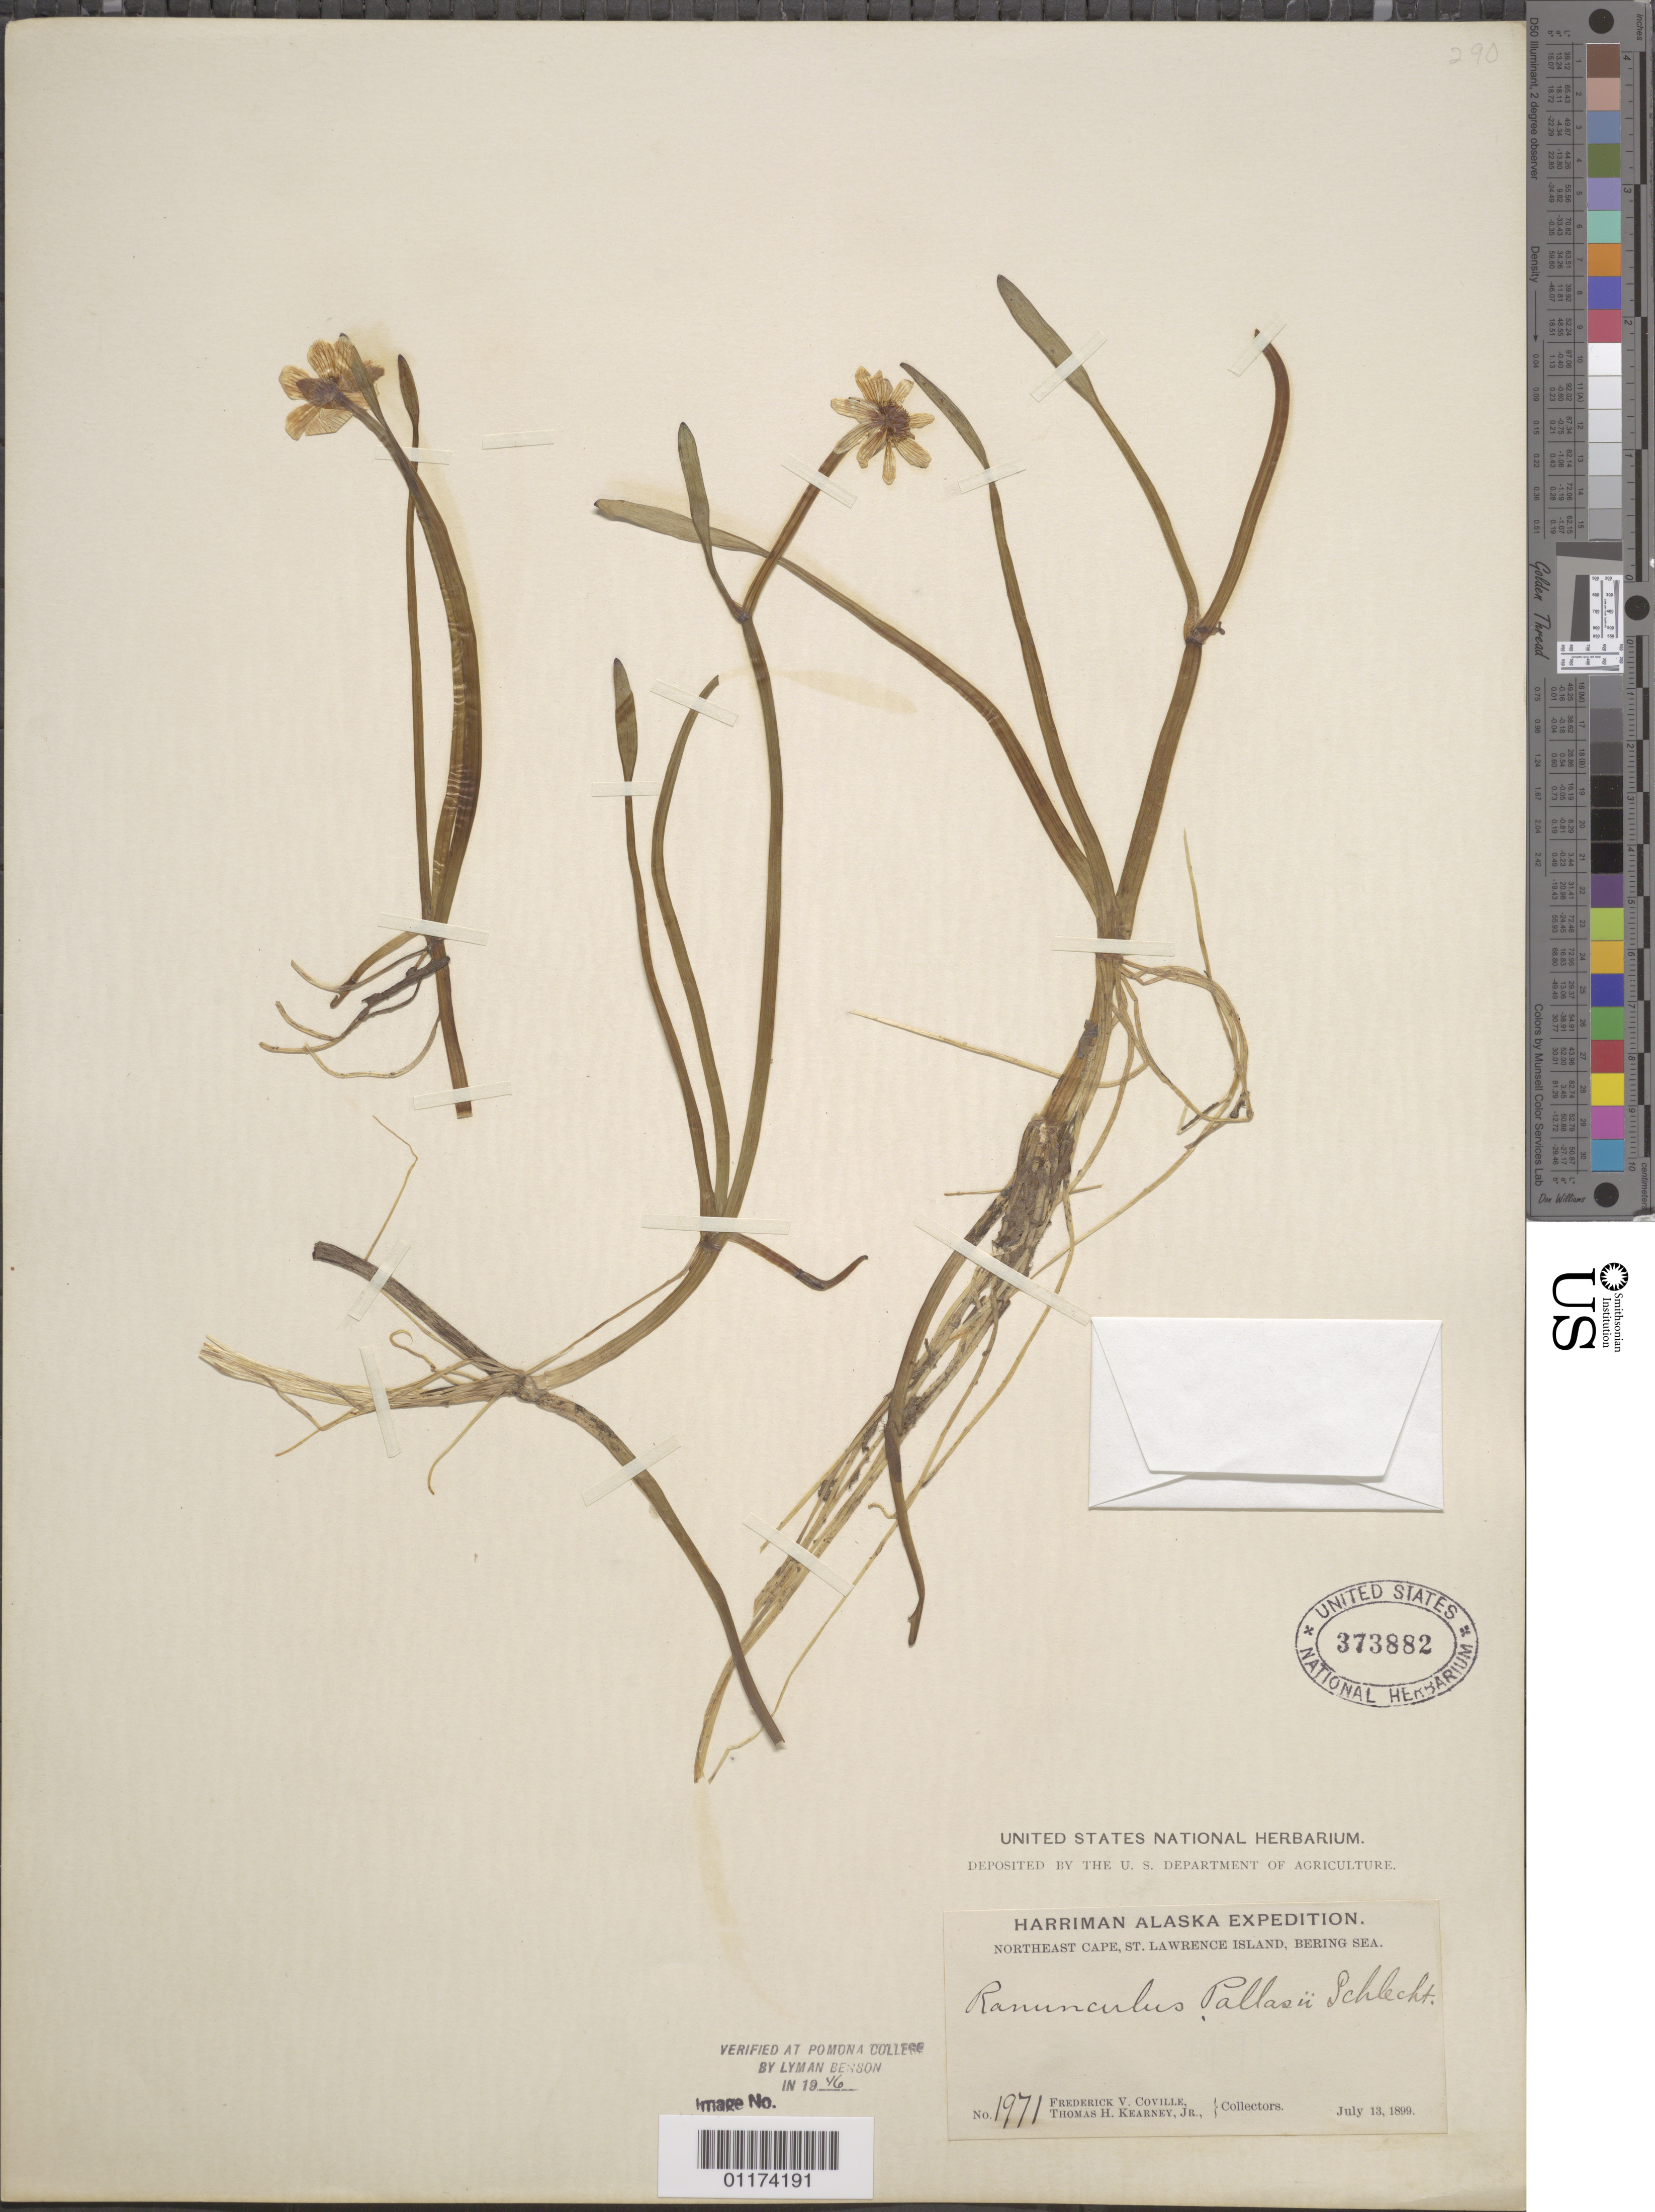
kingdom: Plantae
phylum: Tracheophyta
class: Magnoliopsida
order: Ranunculales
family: Ranunculaceae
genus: Ranunculus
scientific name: Ranunculus pallasii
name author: Schltdl.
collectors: F. V. Coville & T. H. Kearney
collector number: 1971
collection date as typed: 13 Jul 1899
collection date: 1899-07-13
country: United States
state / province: Alaska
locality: Northeast Cape, St. Lawrence Island, Bering Sea.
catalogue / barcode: US 373882